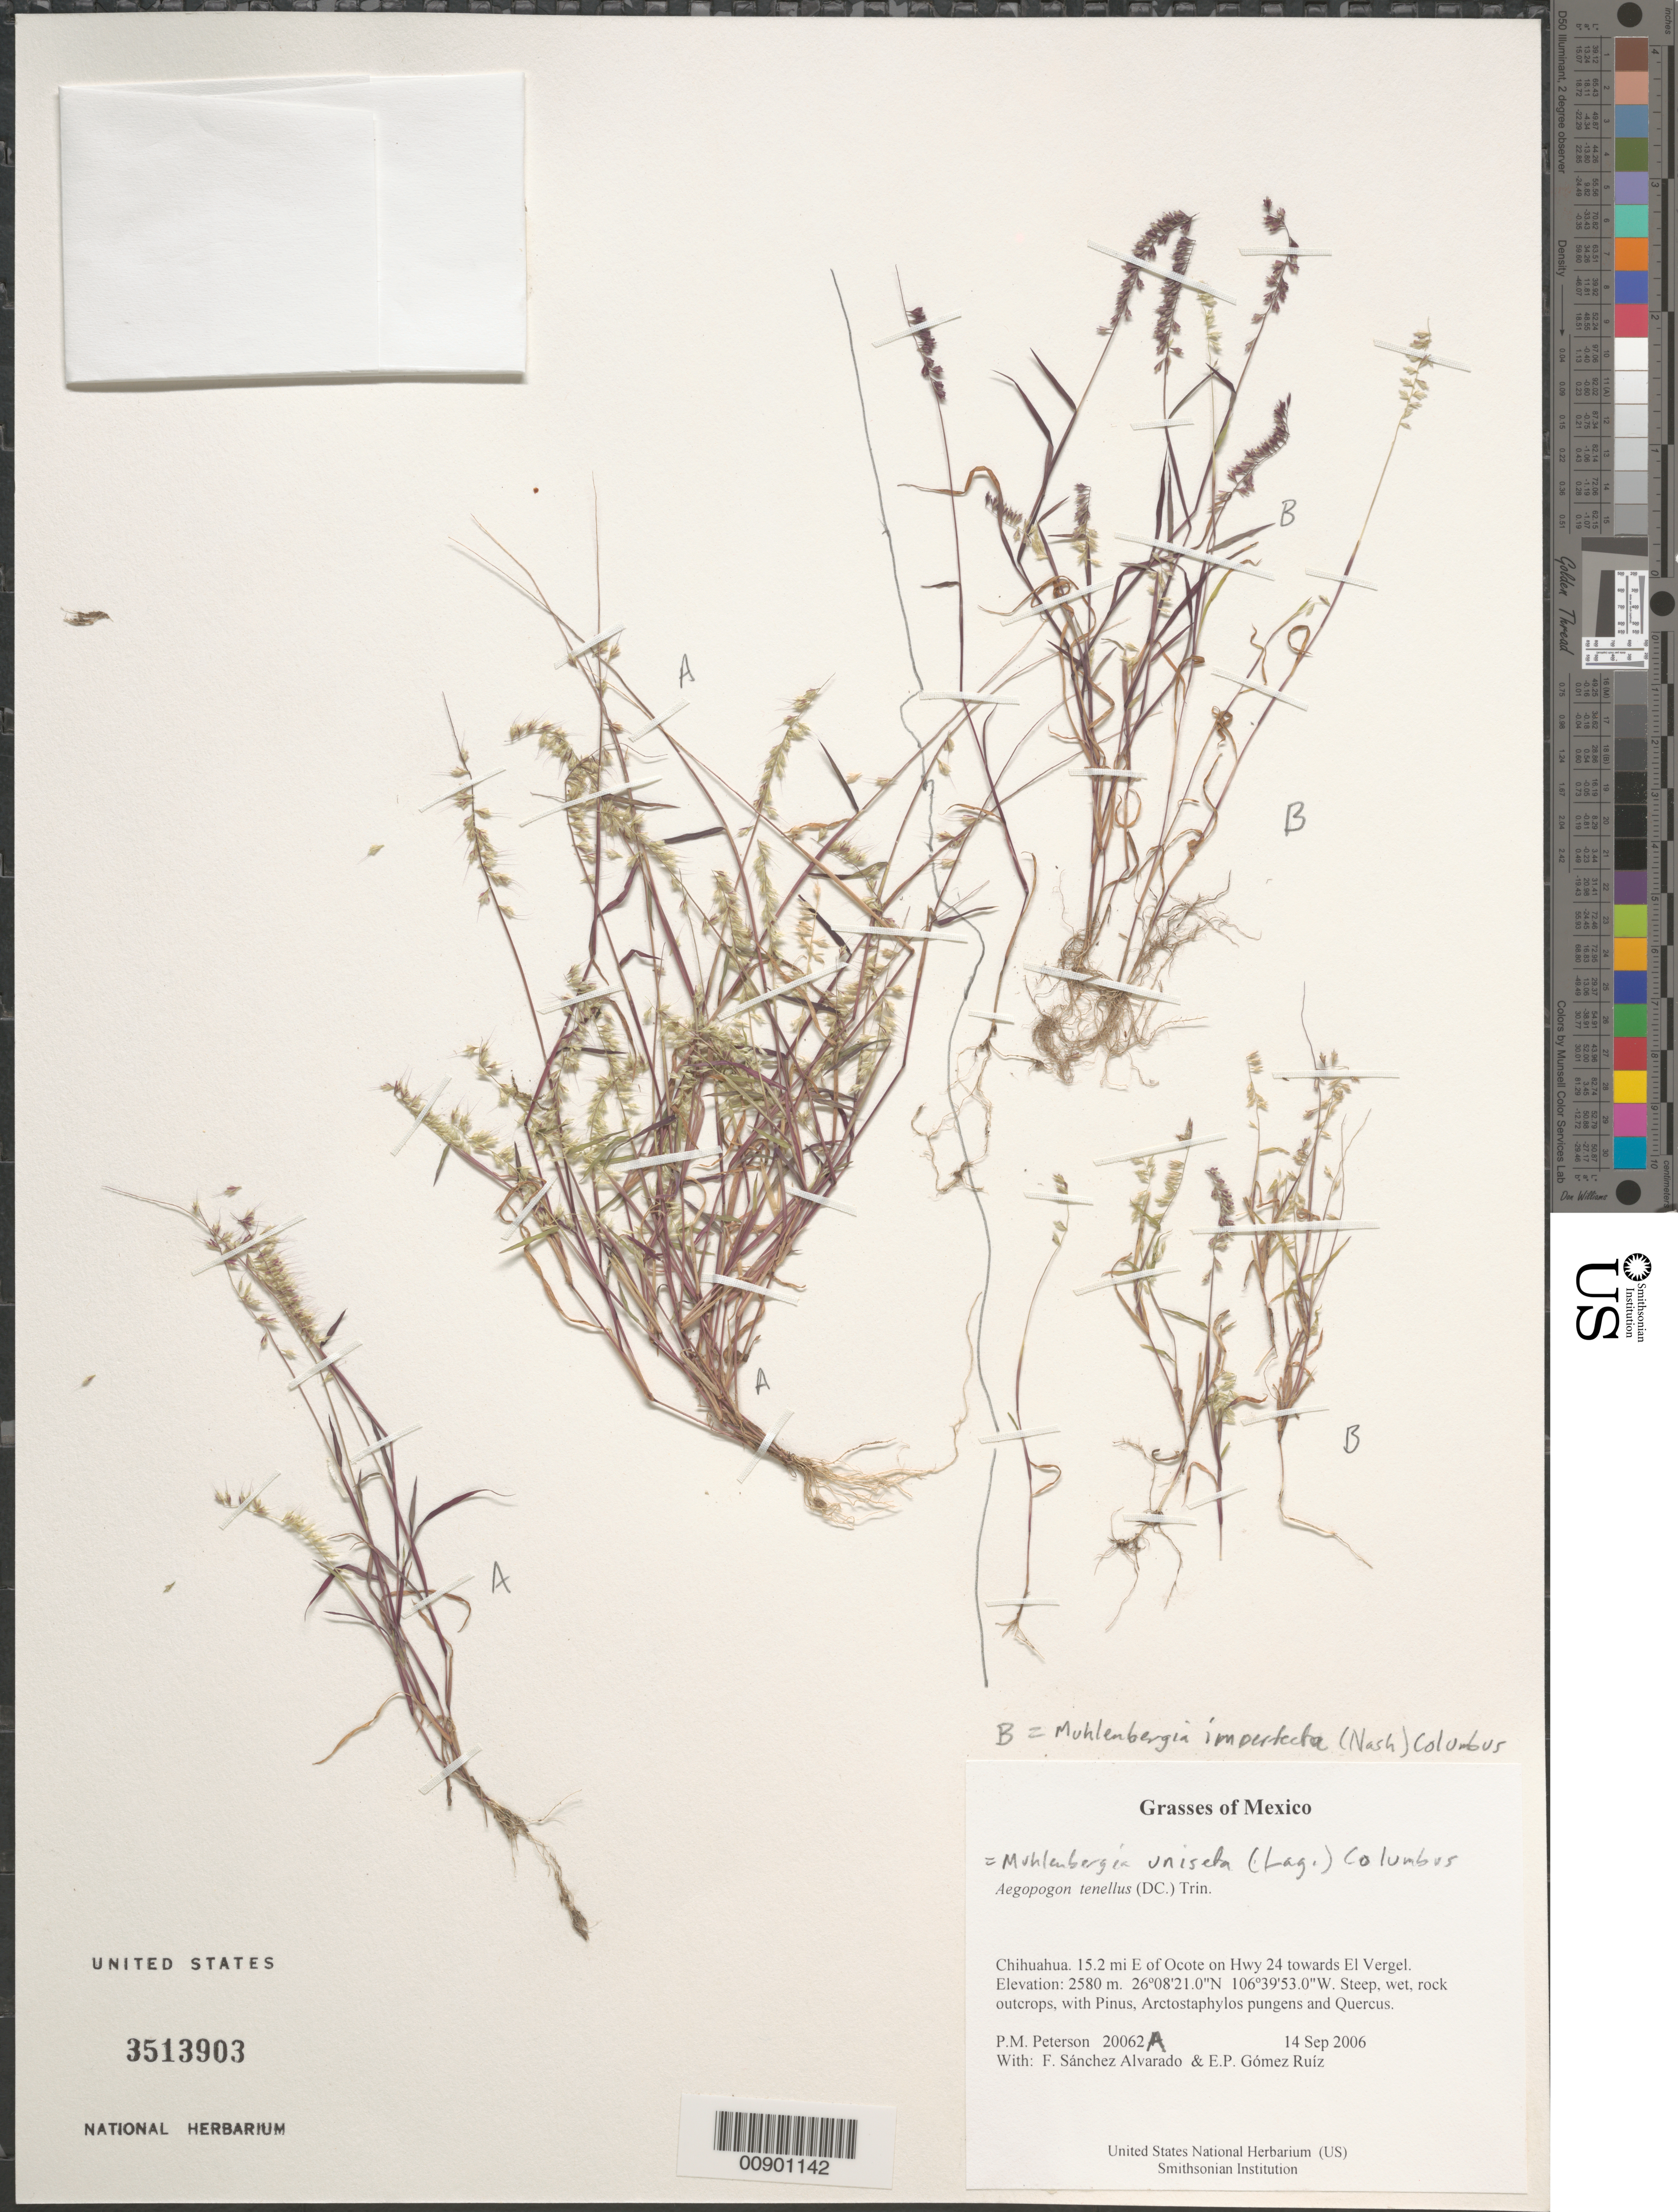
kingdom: Plantae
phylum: Tracheophyta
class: Liliopsida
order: Poales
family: Poaceae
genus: Muhlenbergia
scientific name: Muhlenbergia imperfecta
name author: (Nash) Columbus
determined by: Peterson, Paul M., (BOT), Smithsonian Institution - National Museum of Natural History (UNITED STATES)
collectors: P. M. Peterson, F. Sánchez Alvarado & E. Gómez Ruíz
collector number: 20062-B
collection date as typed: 14 Sep 2006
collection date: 2006-09-14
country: Mexico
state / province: Chihuahua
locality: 15.2 mi E of Ocote on Hwy 24 towards El Vergel.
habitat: Steep, wet, rock outcrops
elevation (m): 2580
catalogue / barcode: US 3513903